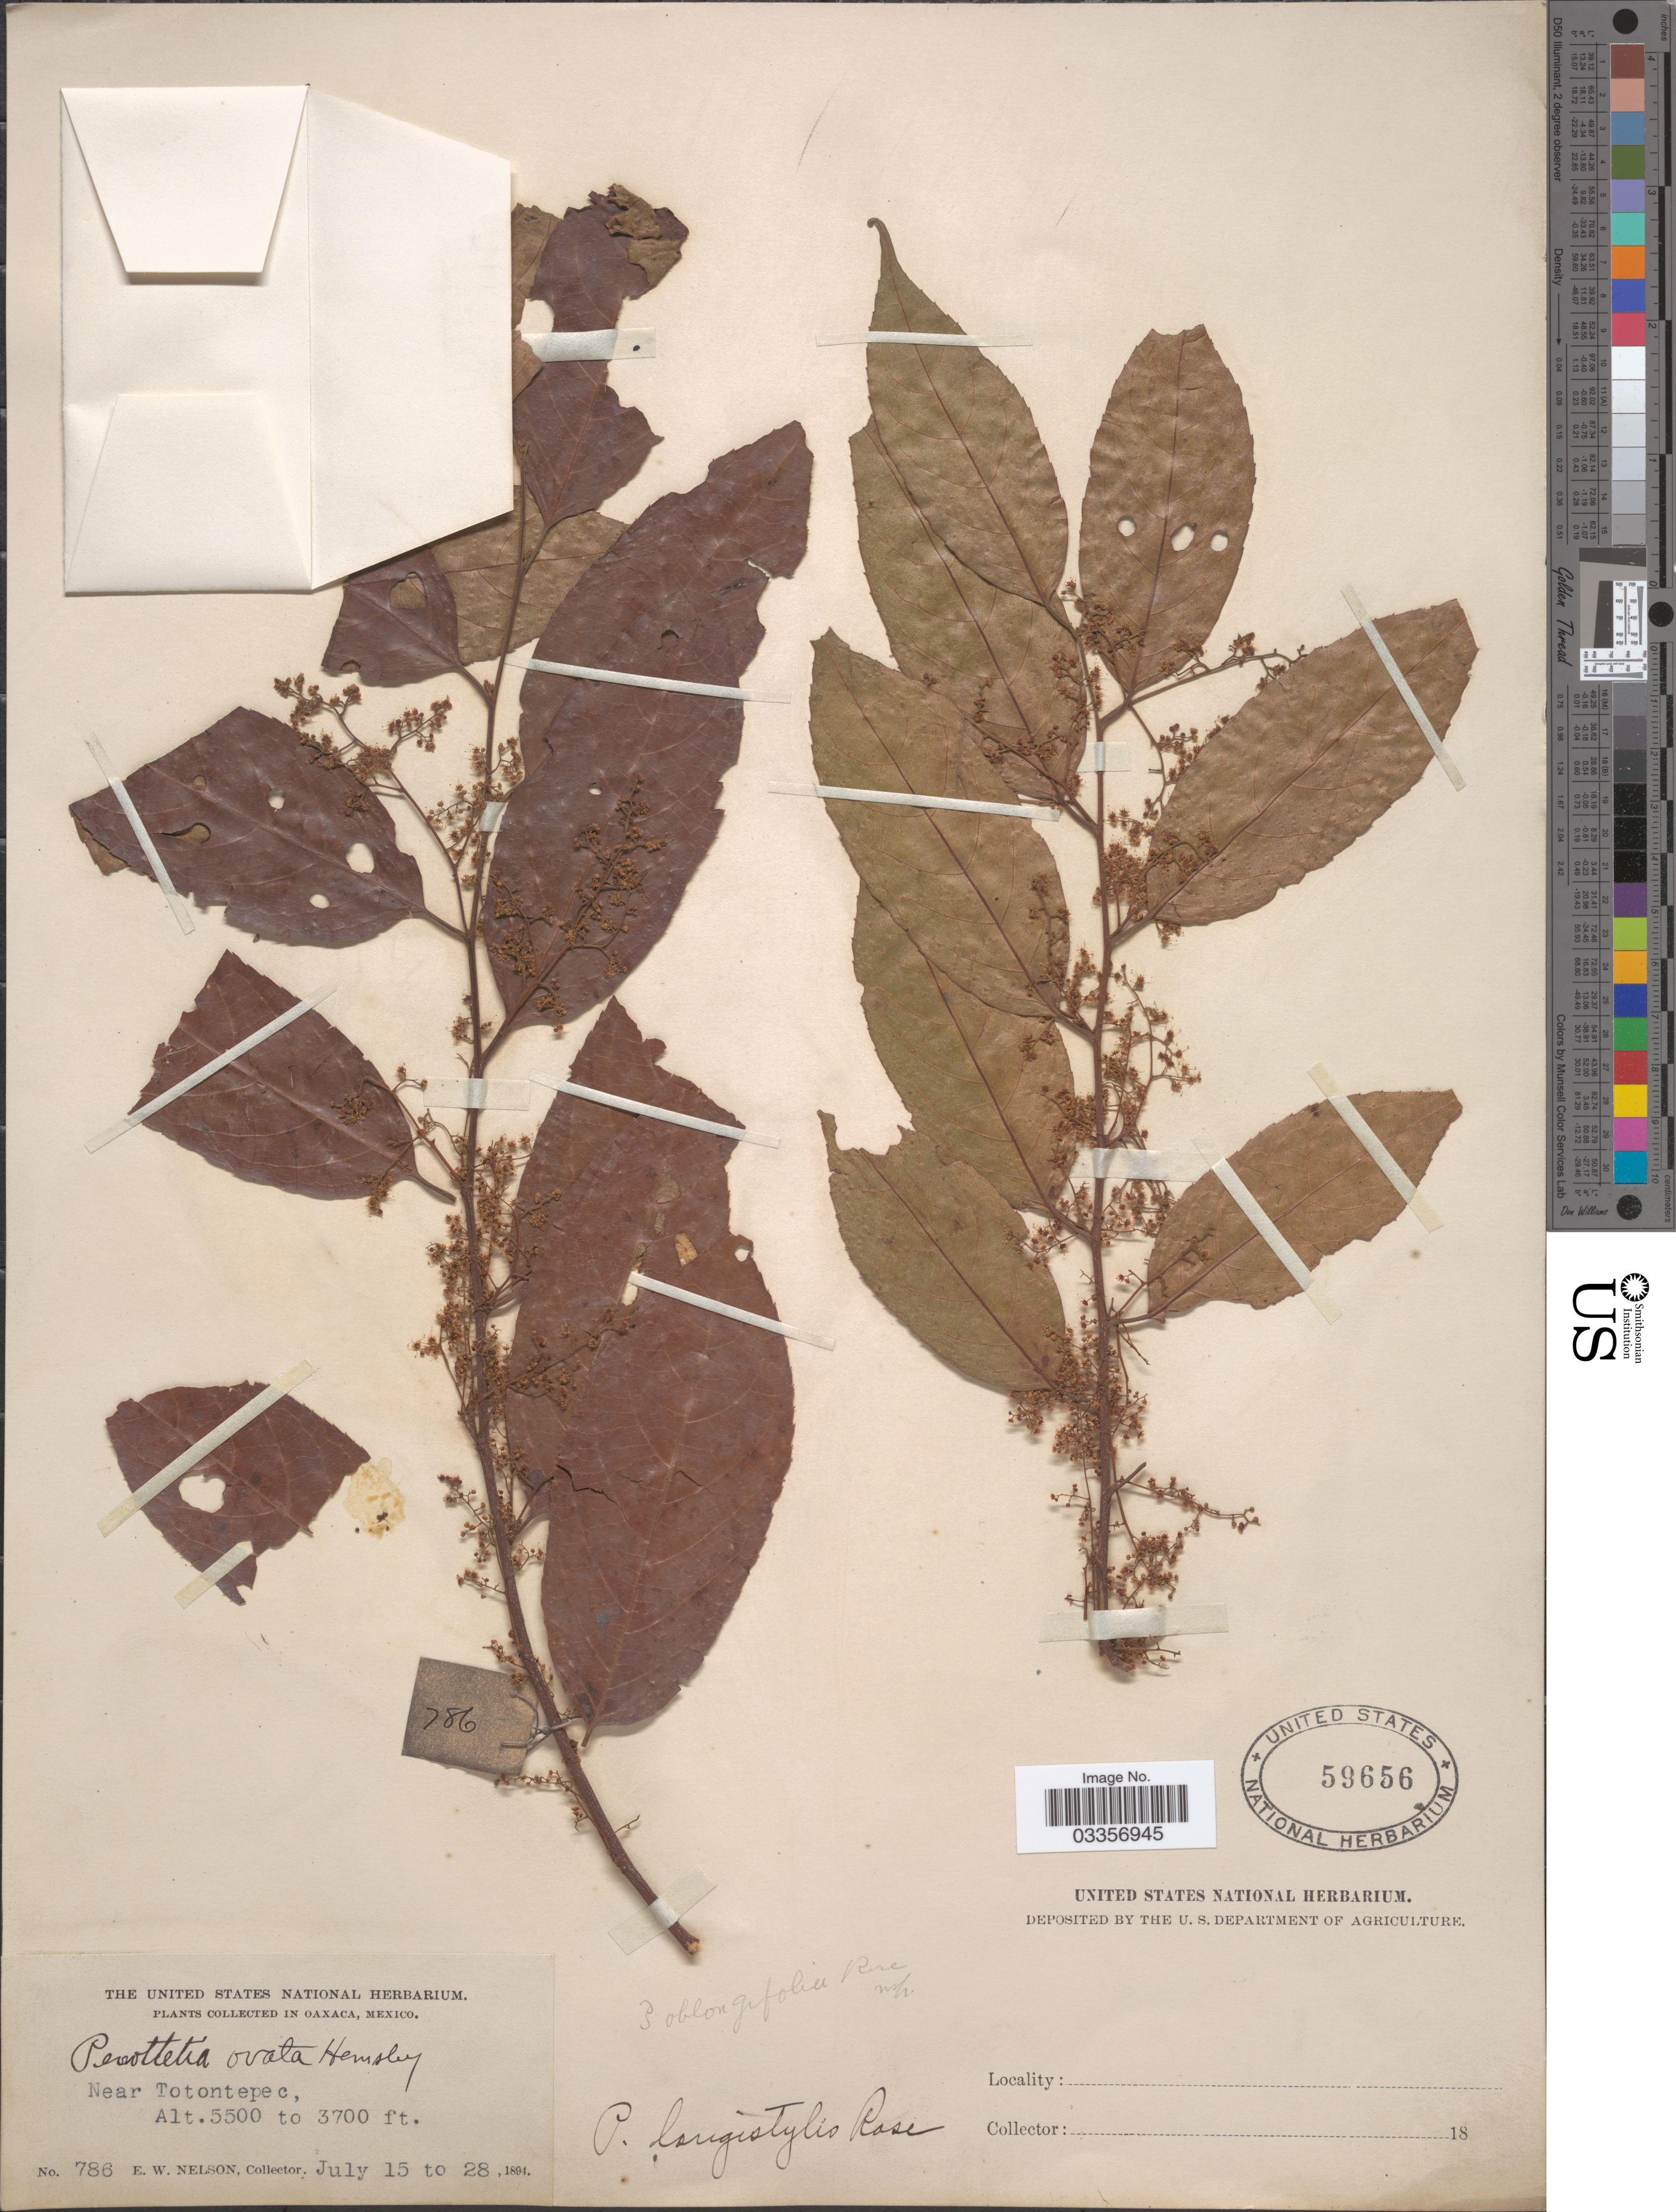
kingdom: Plantae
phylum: Tracheophyta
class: Magnoliopsida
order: Huerteales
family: Dipentodontaceae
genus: Perrottetia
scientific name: Perrottetia longistylis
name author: Rose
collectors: E. W. Nelson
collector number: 786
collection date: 1894-07-15/1894-07-28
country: Mexico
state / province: Oaxaca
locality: Near Totontepec.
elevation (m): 1128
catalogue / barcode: US 59656